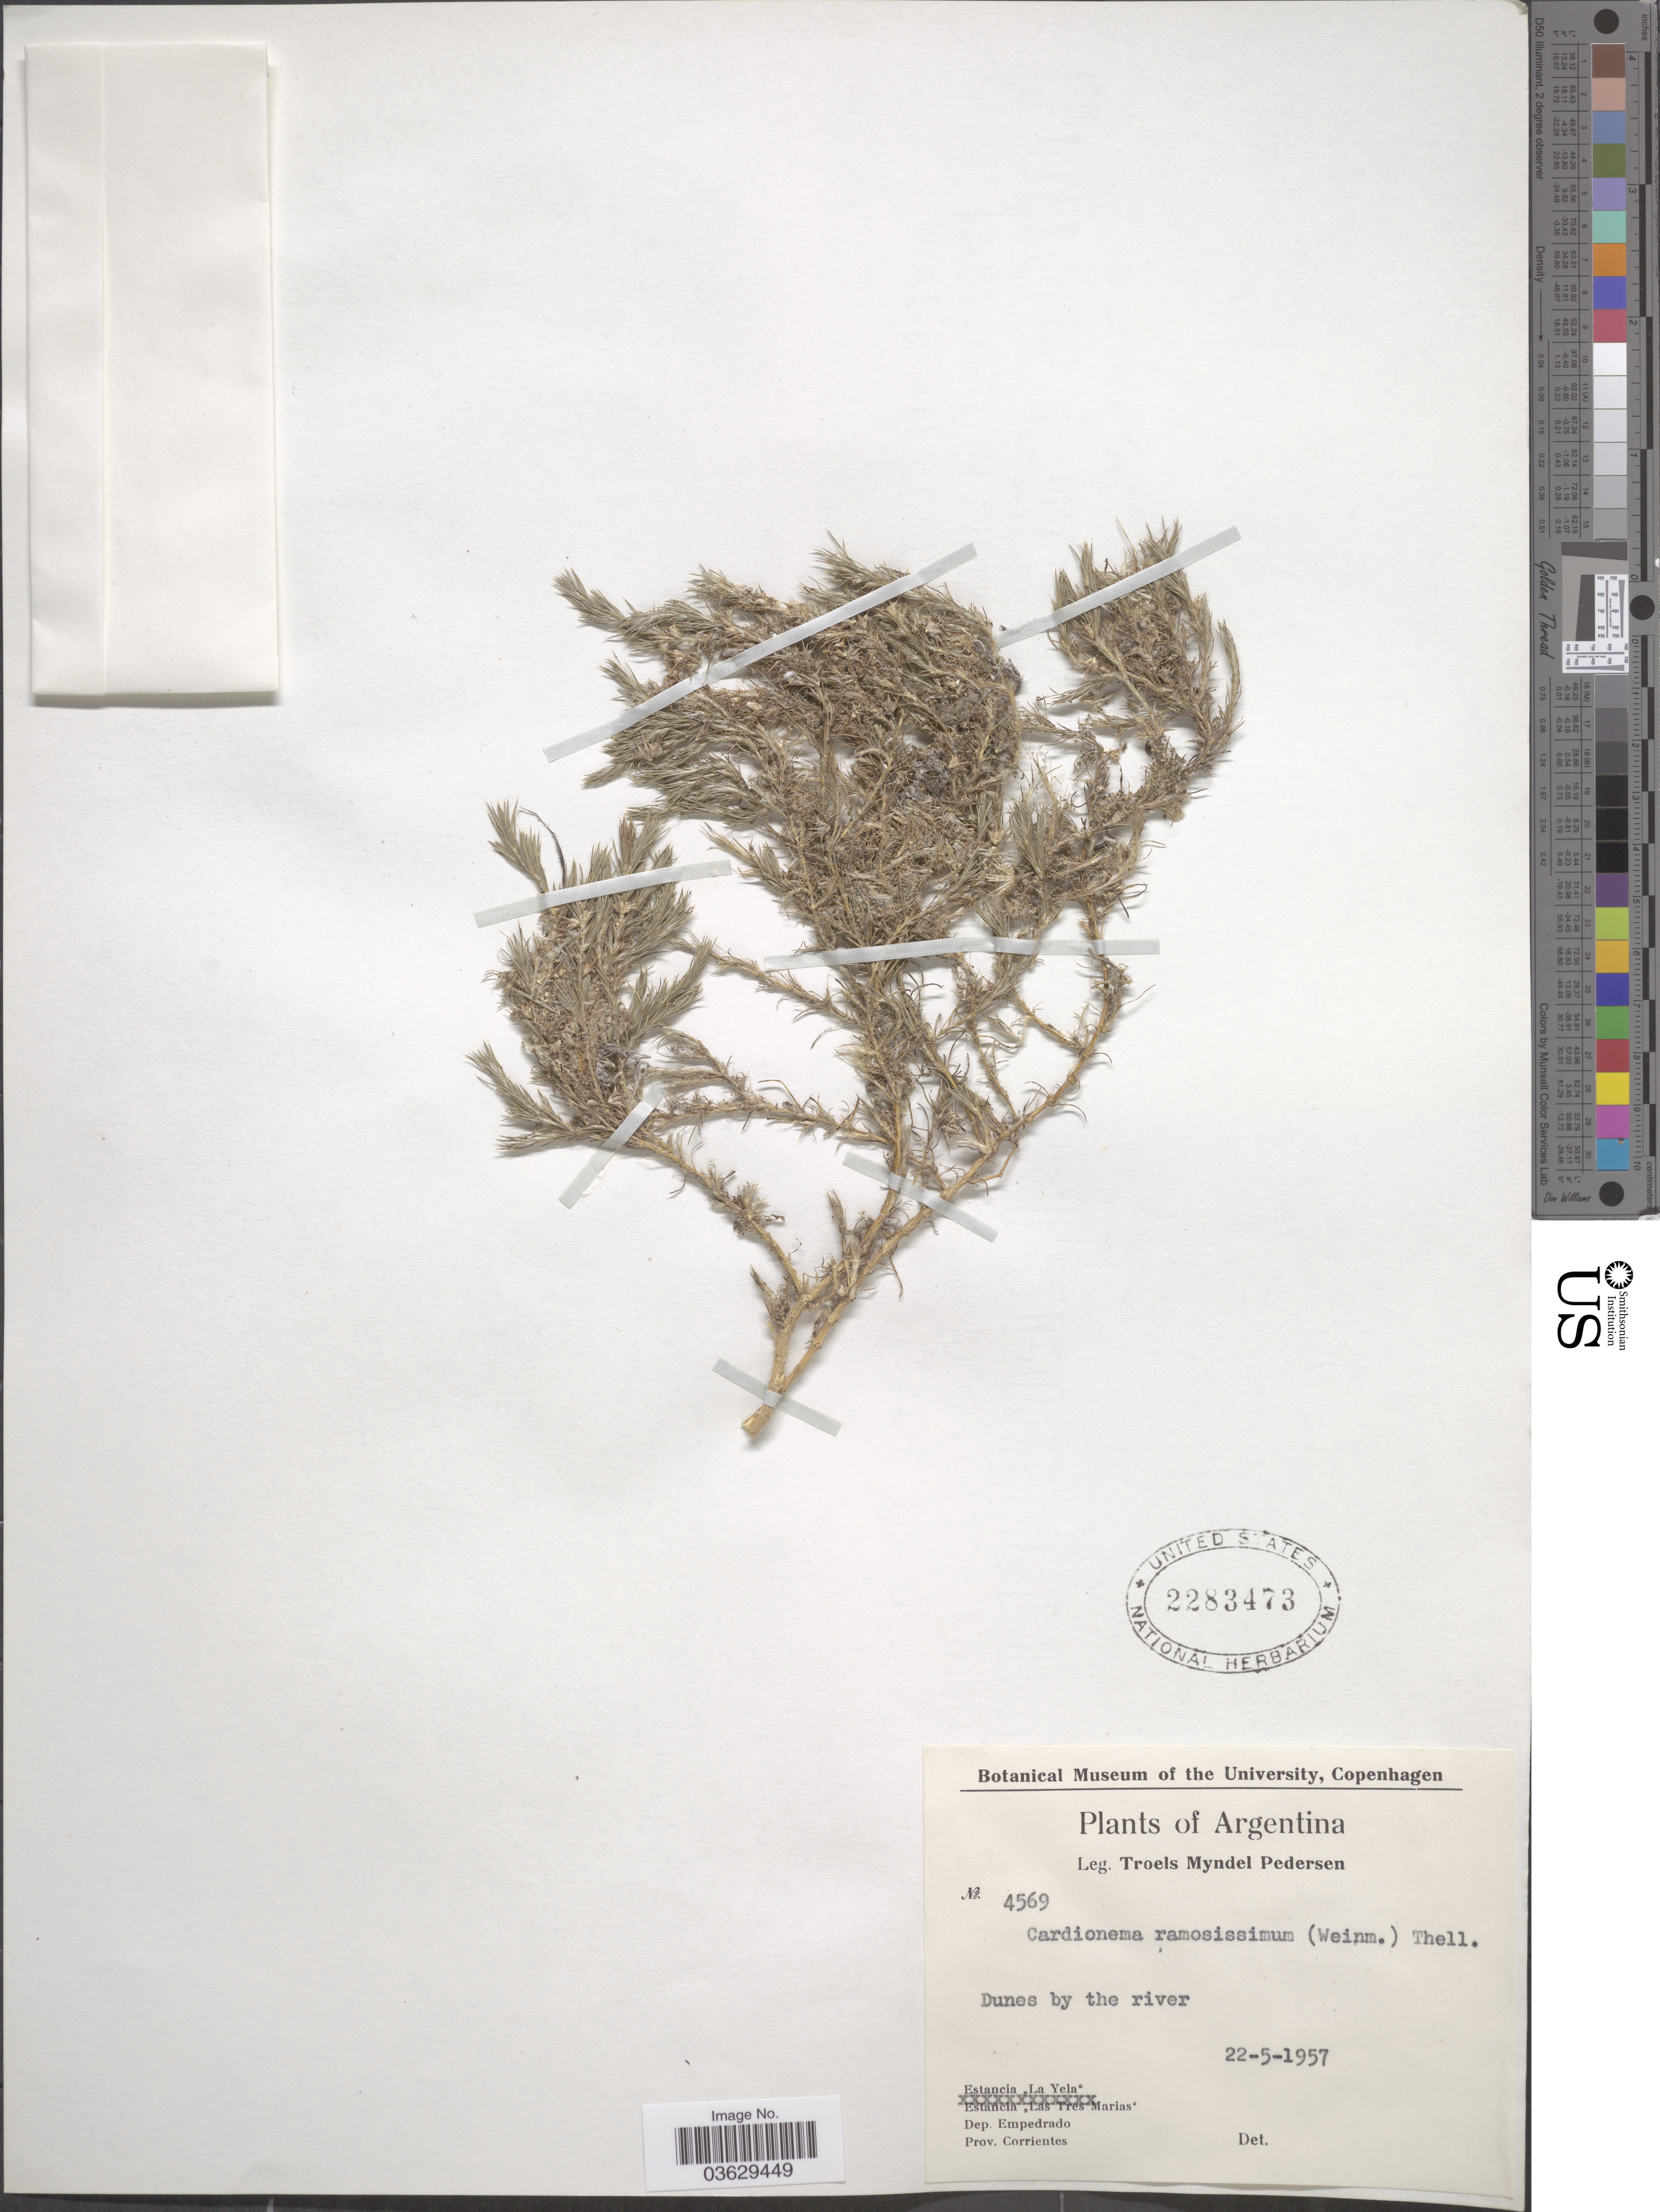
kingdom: Plantae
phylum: Tracheophyta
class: Magnoliopsida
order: Caryophyllales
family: Caryophyllaceae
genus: Cardionema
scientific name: Cardionema ramosissimum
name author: (Weinm.) A. Nelson & J.F. Macbr.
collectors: T. Pederson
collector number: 4569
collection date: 1957-05-22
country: Argentina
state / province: Corrientes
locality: Dunes by the river. Estancia "La Yela". Dep. Empedrado.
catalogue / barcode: US 2283473